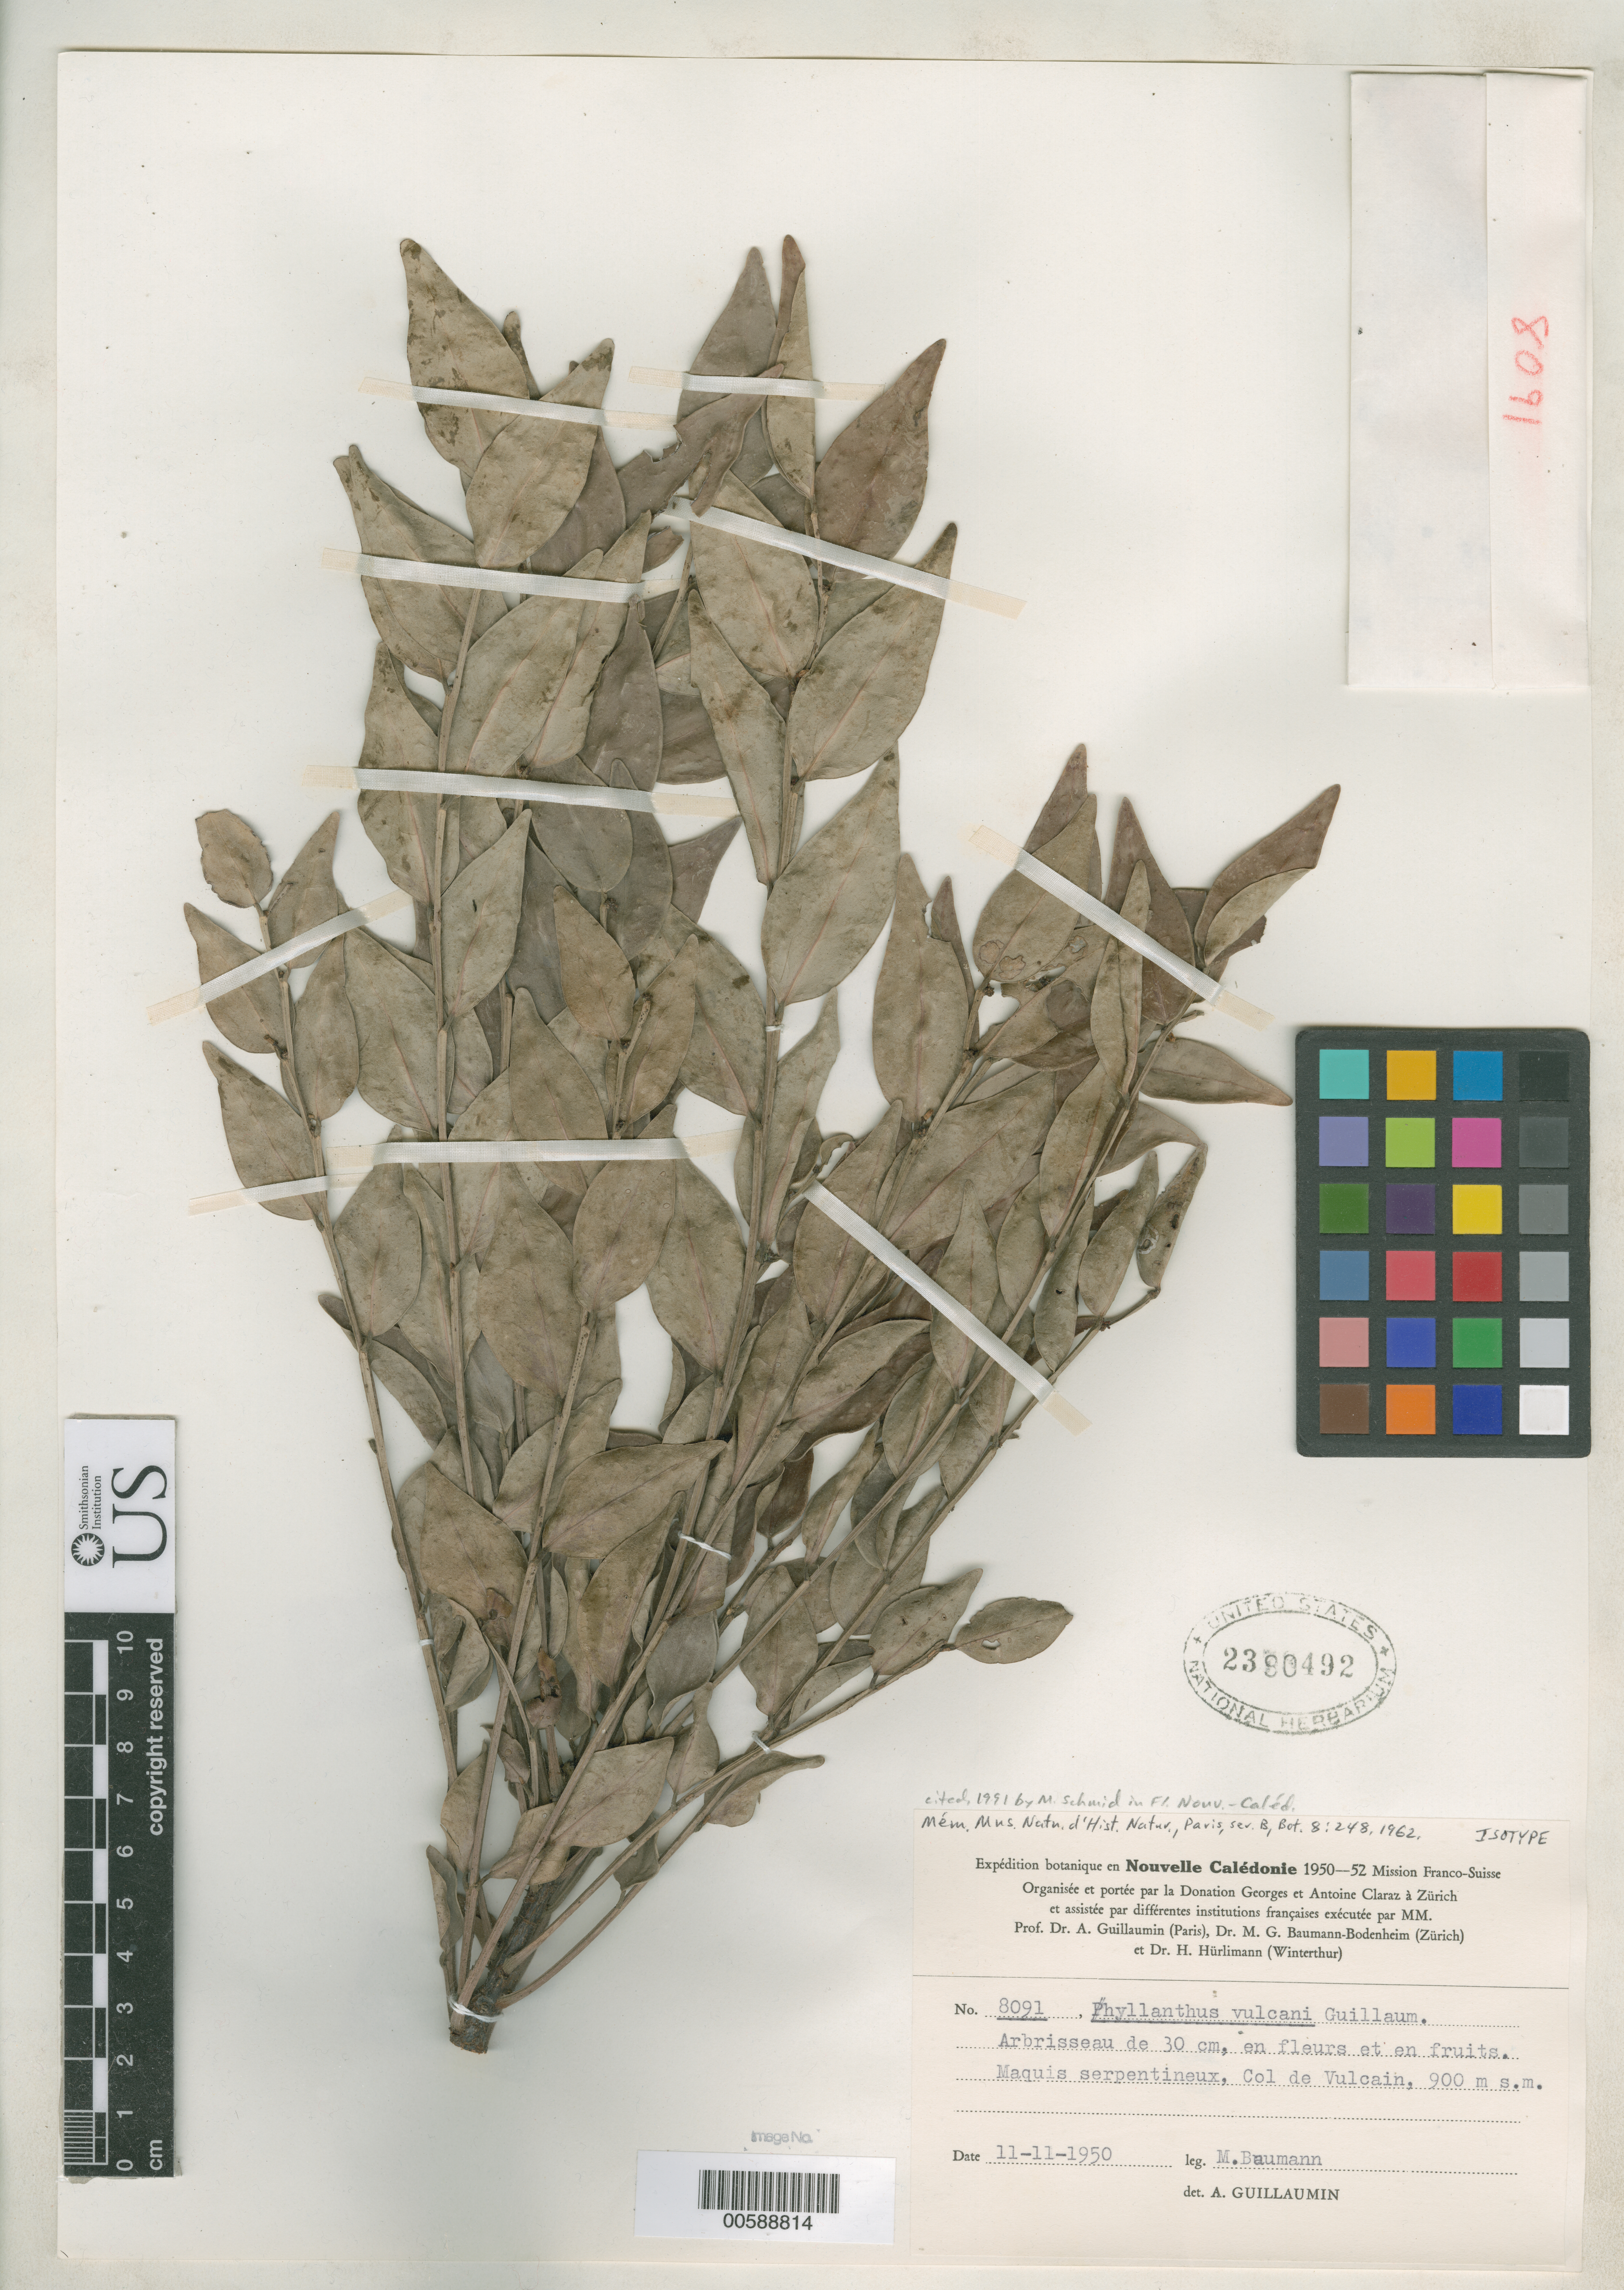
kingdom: Plantae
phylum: Tracheophyta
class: Magnoliopsida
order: Malpighiales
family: Phyllanthaceae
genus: Phyllanthus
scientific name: Phyllanthus vulcani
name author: Guillaumin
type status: Isotype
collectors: M. Baumann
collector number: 8091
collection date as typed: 11 Nov 1950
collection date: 1950-11-11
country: New Caledonia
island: New Caledonia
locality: Maquis serpentineux, Col de Vulcain.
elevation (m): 900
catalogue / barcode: US 2390492